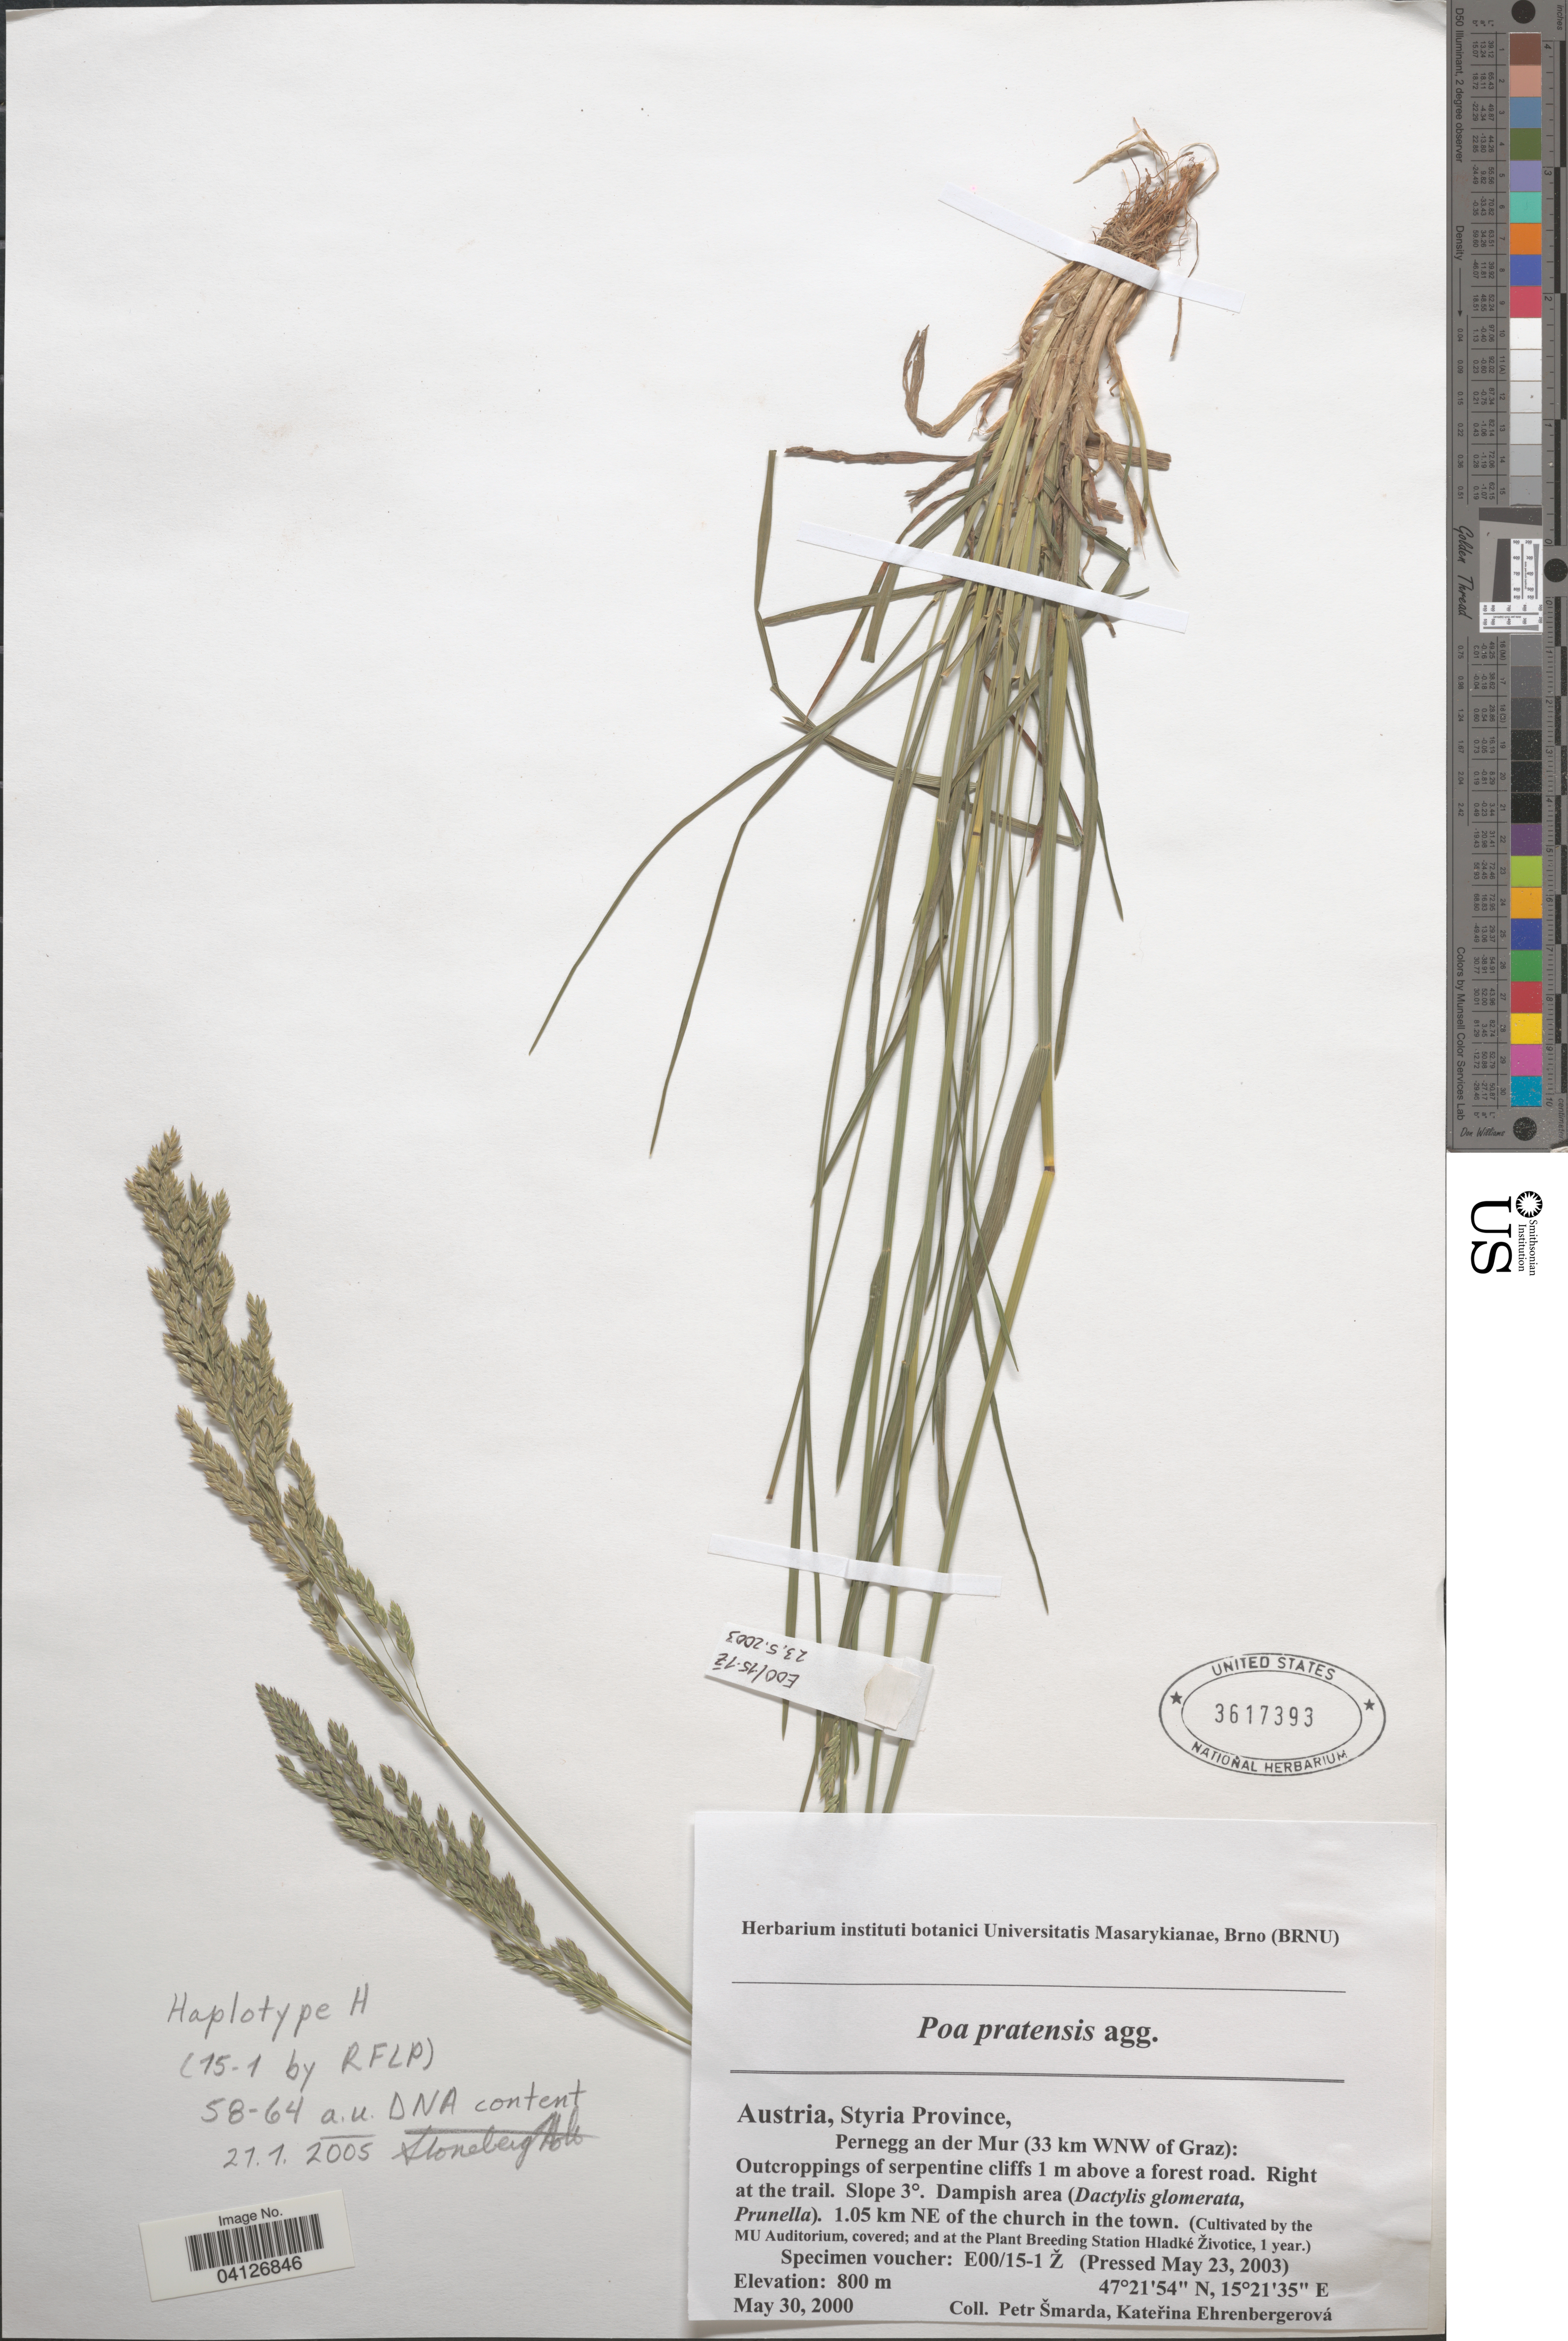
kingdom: Plantae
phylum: Tracheophyta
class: Liliopsida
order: Poales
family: Poaceae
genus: Poa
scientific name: Poa pratensis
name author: L.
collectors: Ex herb. instituti botanici Universitatis Masarykianae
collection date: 2003-05-23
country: Czechia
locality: By the MU Auditorium, covered; and at the Plant Breeding Station Hladké Životice, 1 year.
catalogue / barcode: US 3617393